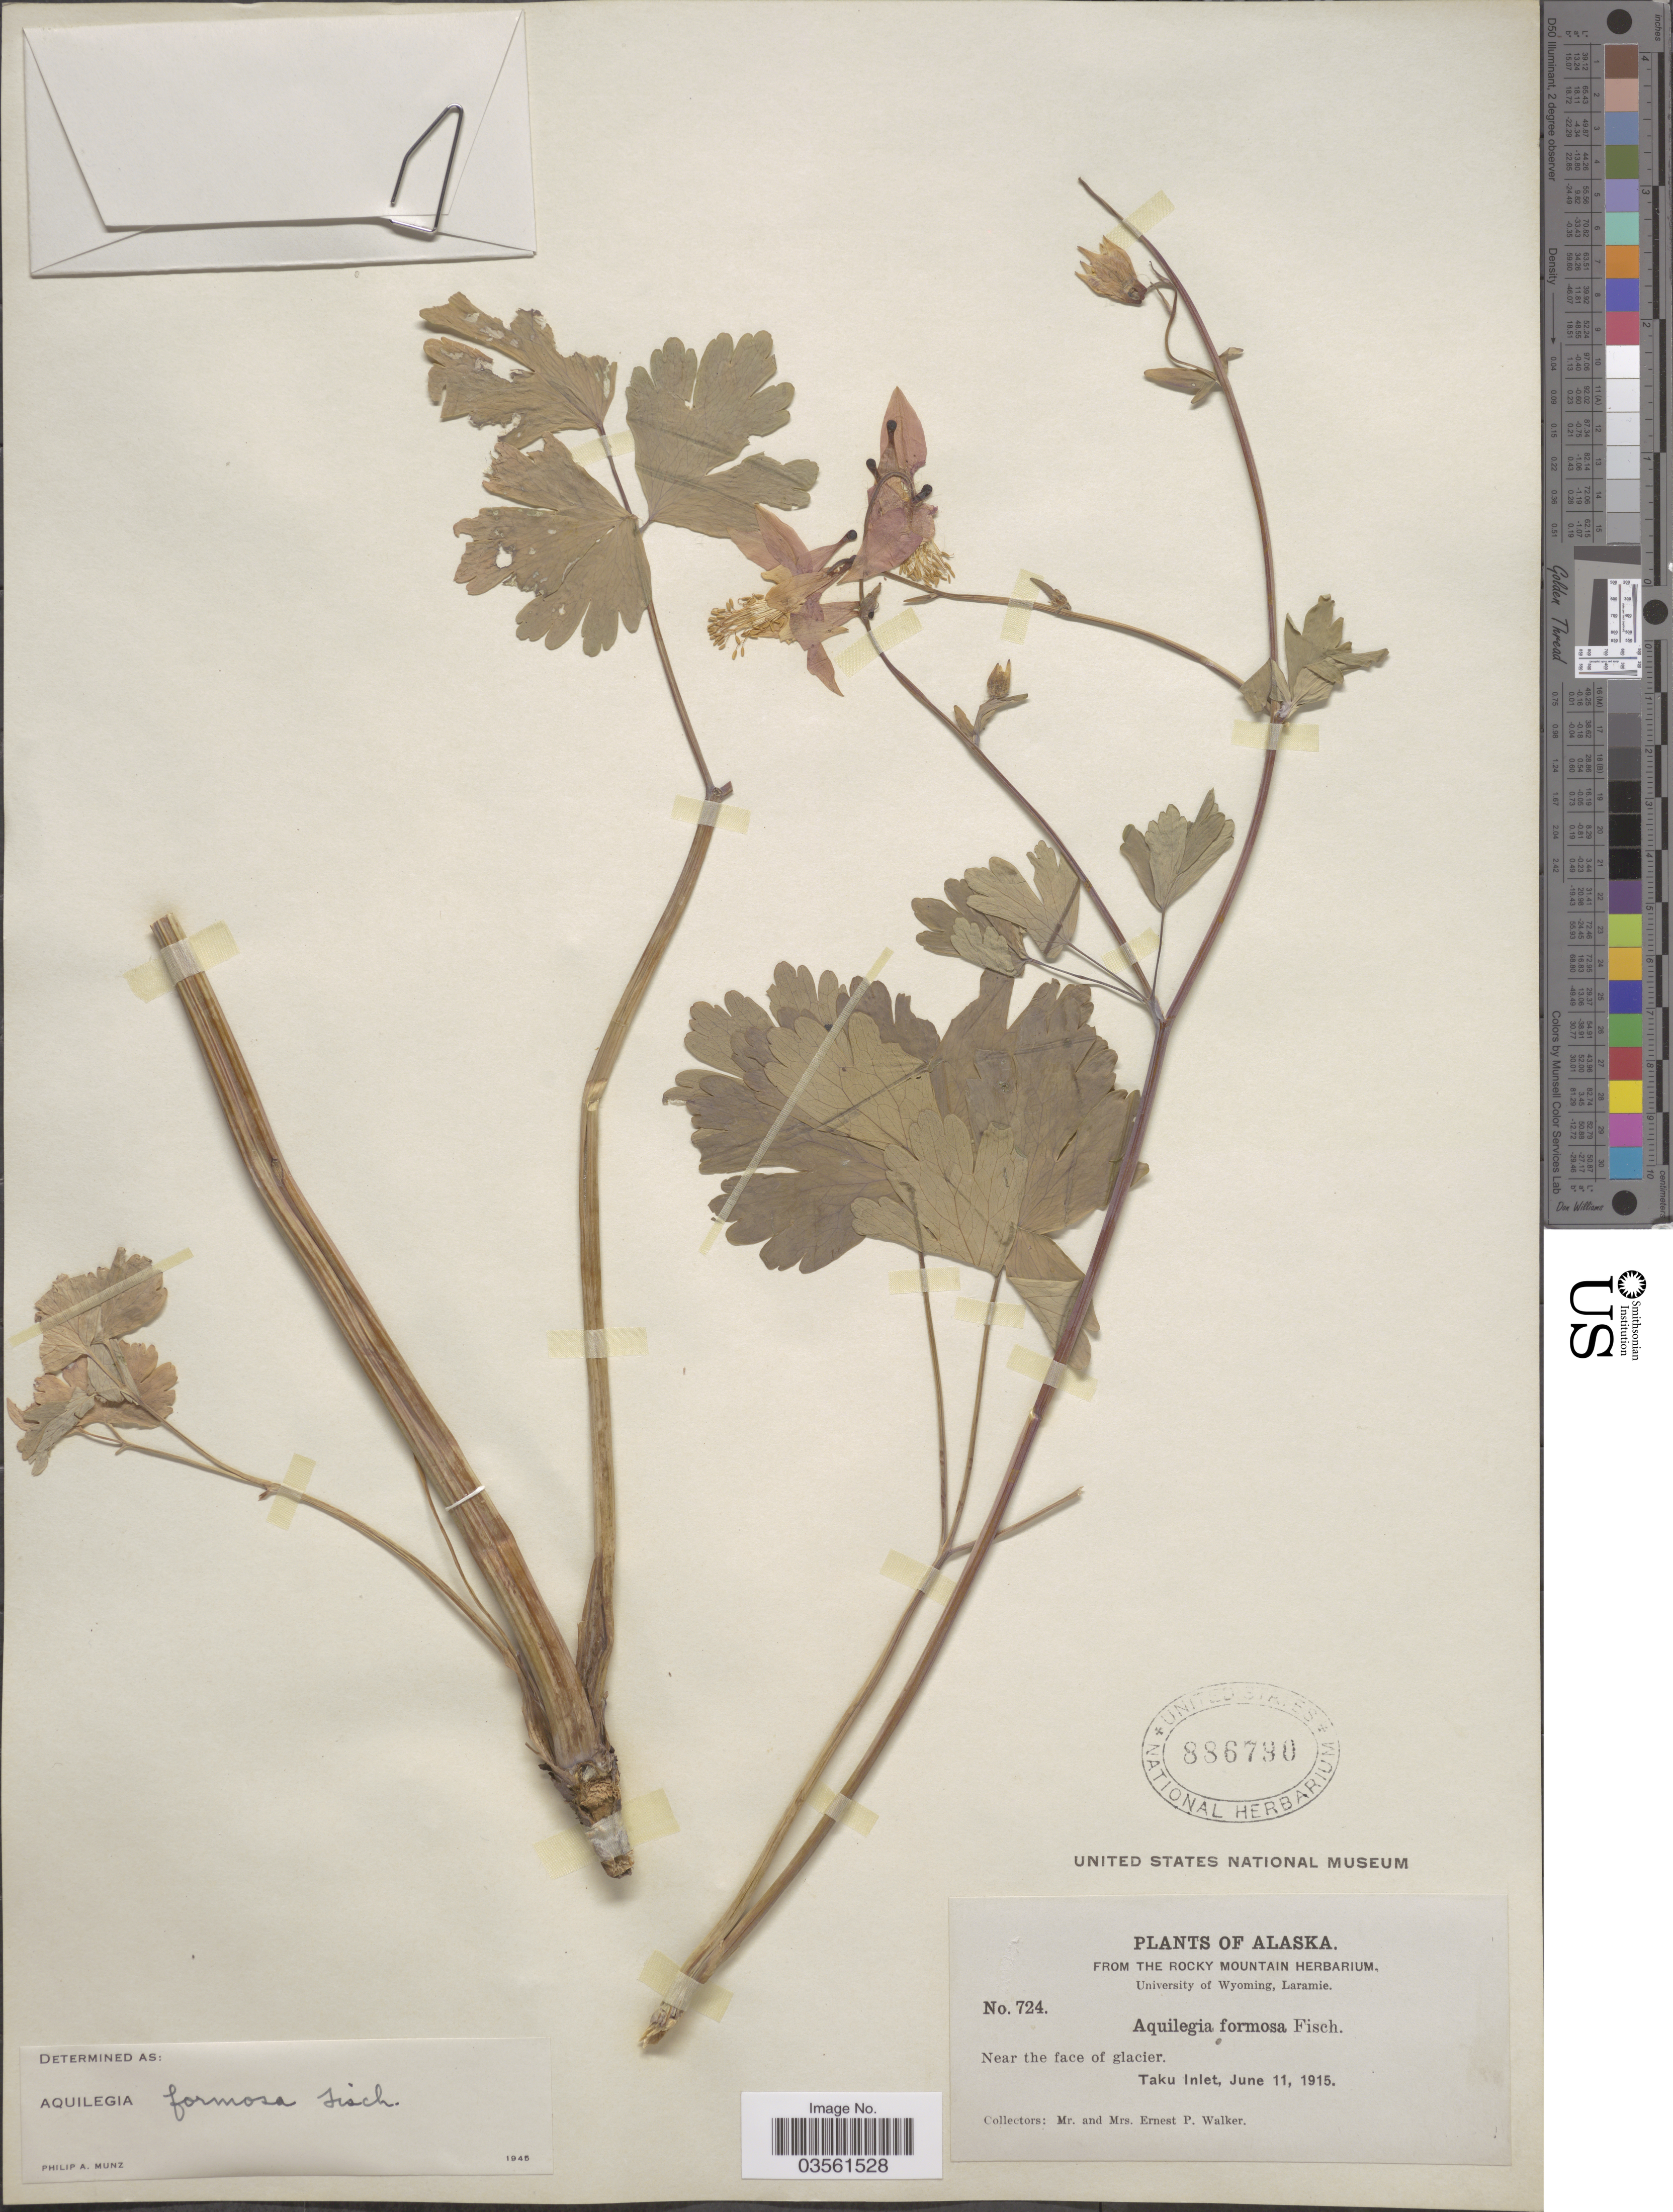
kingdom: Plantae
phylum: Tracheophyta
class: Magnoliopsida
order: Ranunculales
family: Ranunculaceae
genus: Aquilegia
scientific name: Aquilegia formosa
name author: Fisch. ex DC.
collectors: E. P. Walker & E. Walker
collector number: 724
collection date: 1915-06-11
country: United States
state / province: Alaska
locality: Near the face of glacier. Taku Inlet.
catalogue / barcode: US 886790